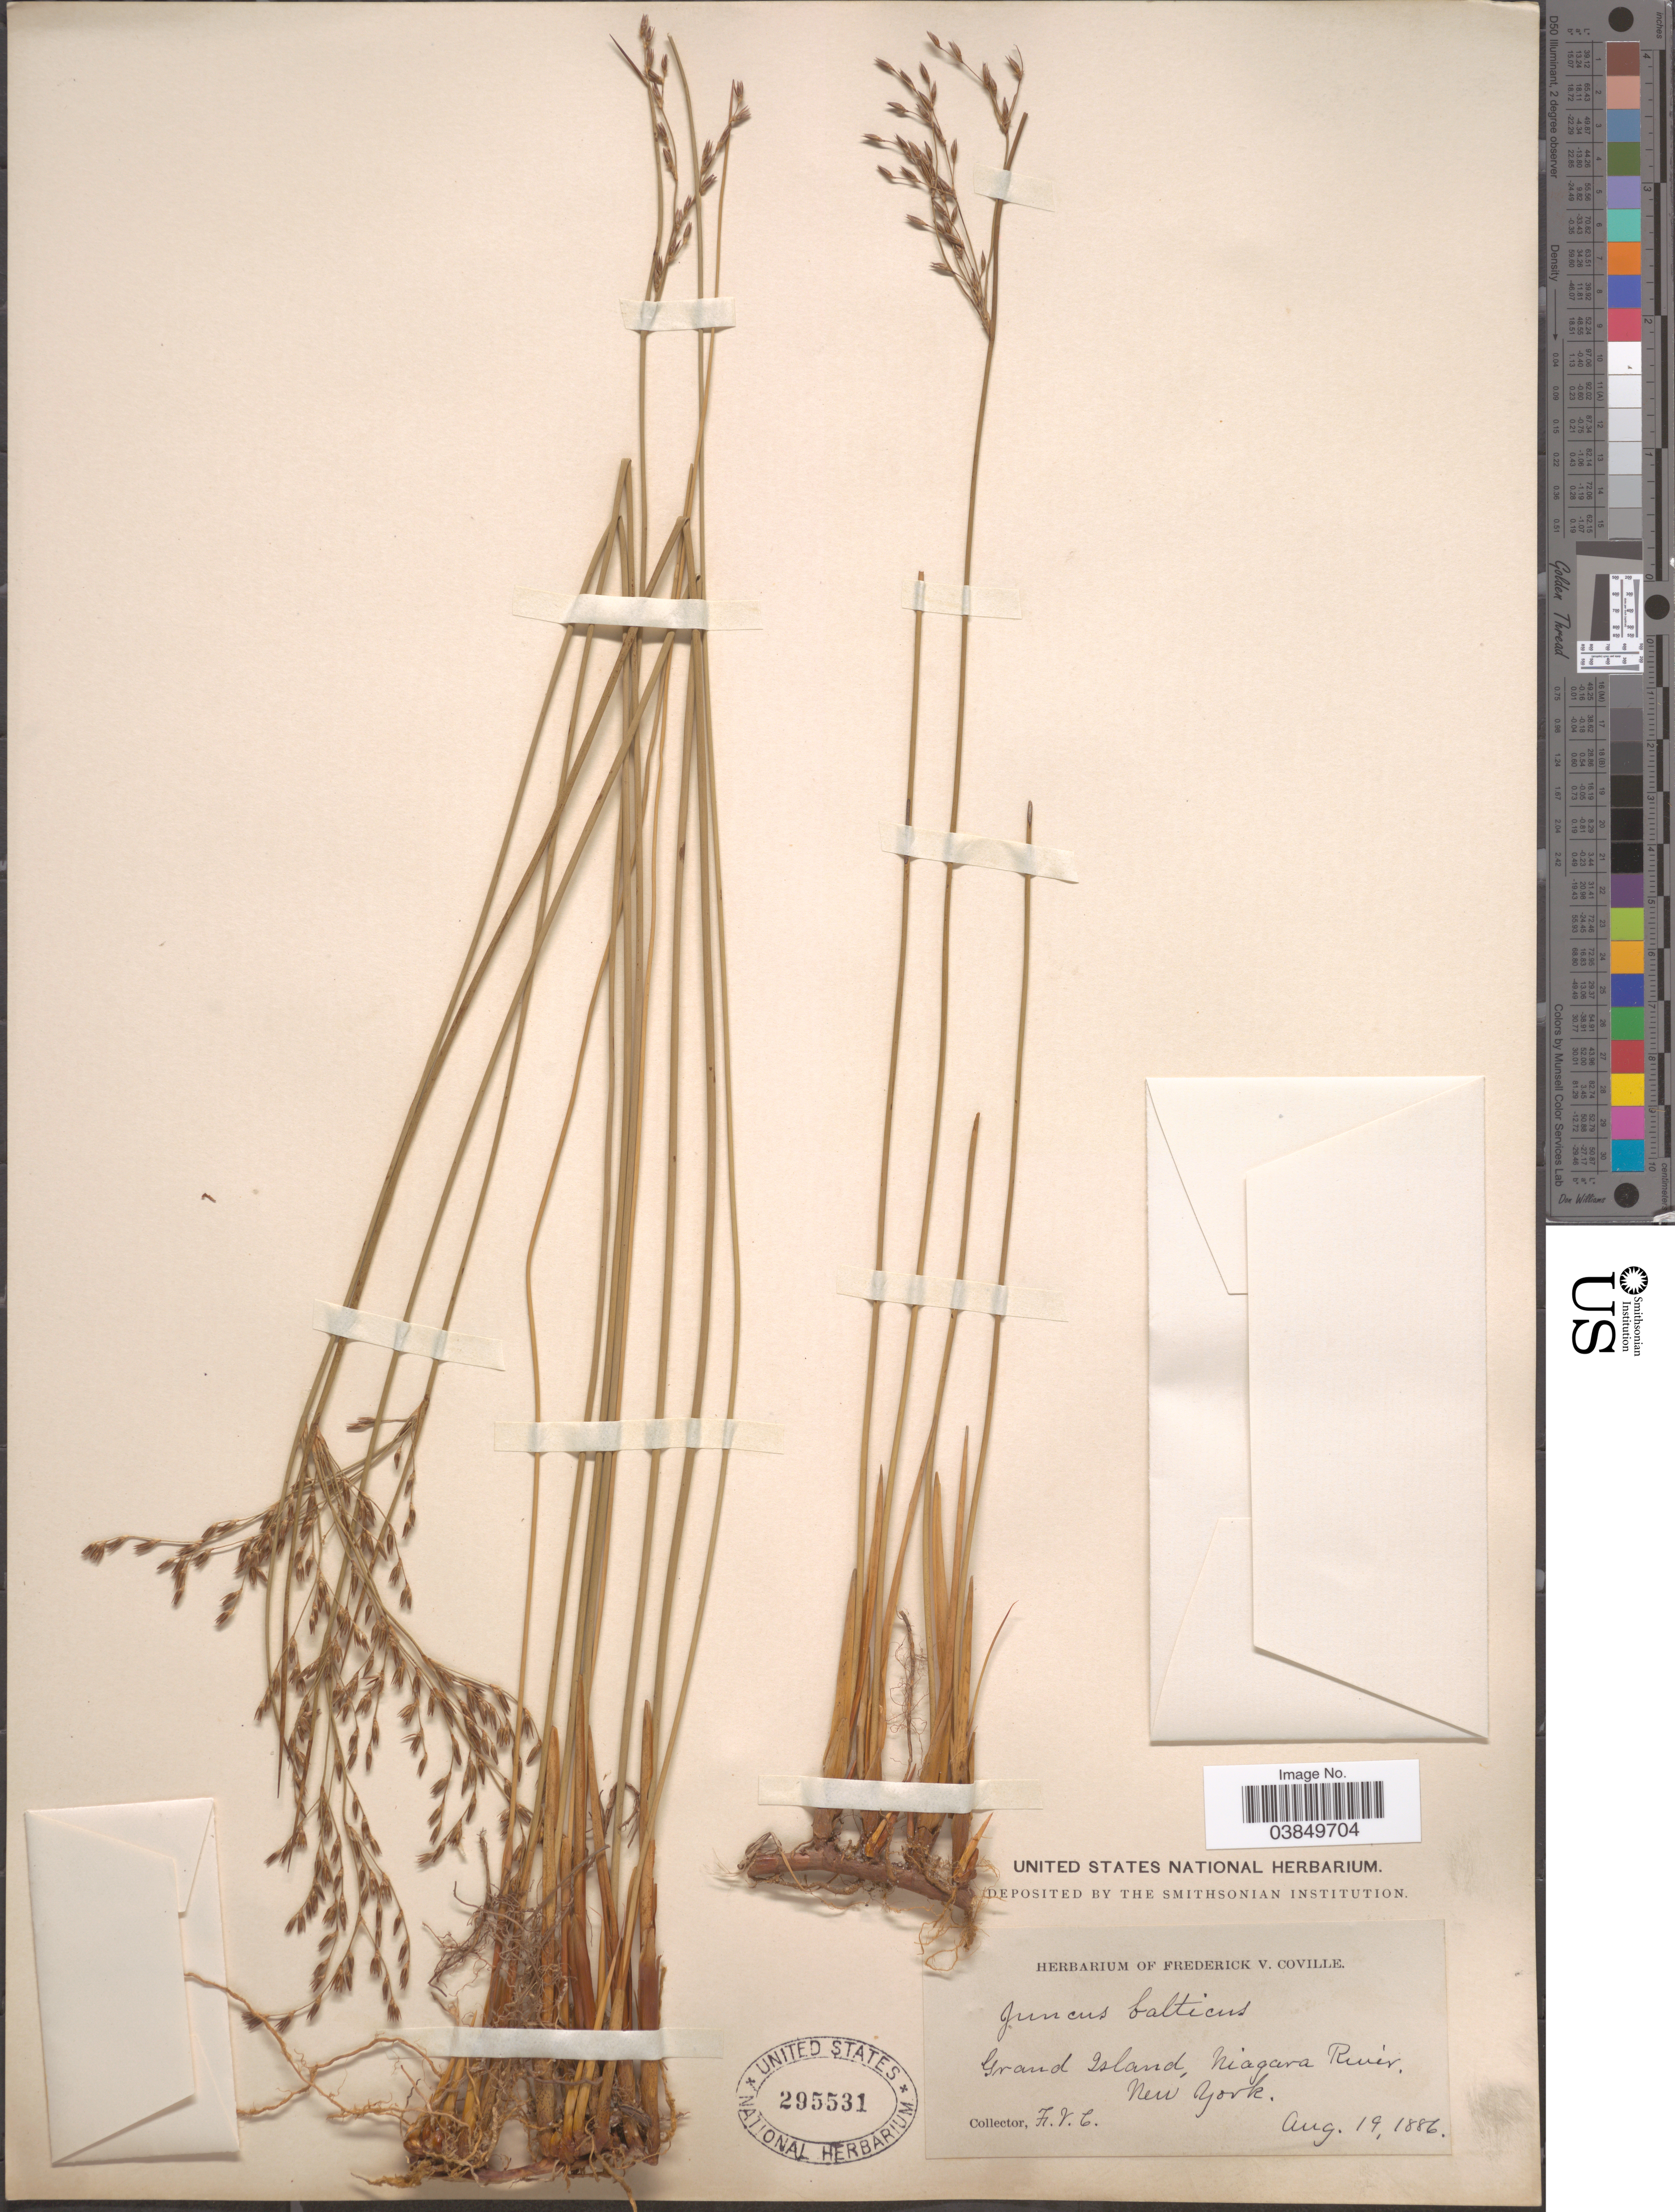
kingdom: Plantae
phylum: Tracheophyta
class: Liliopsida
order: Poales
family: Juncaceae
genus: Juncus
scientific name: Juncus balticus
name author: Willd.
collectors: F. V. Coville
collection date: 1886-08-19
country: United States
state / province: New York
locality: Grand Island, Niagara River.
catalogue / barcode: US 295531